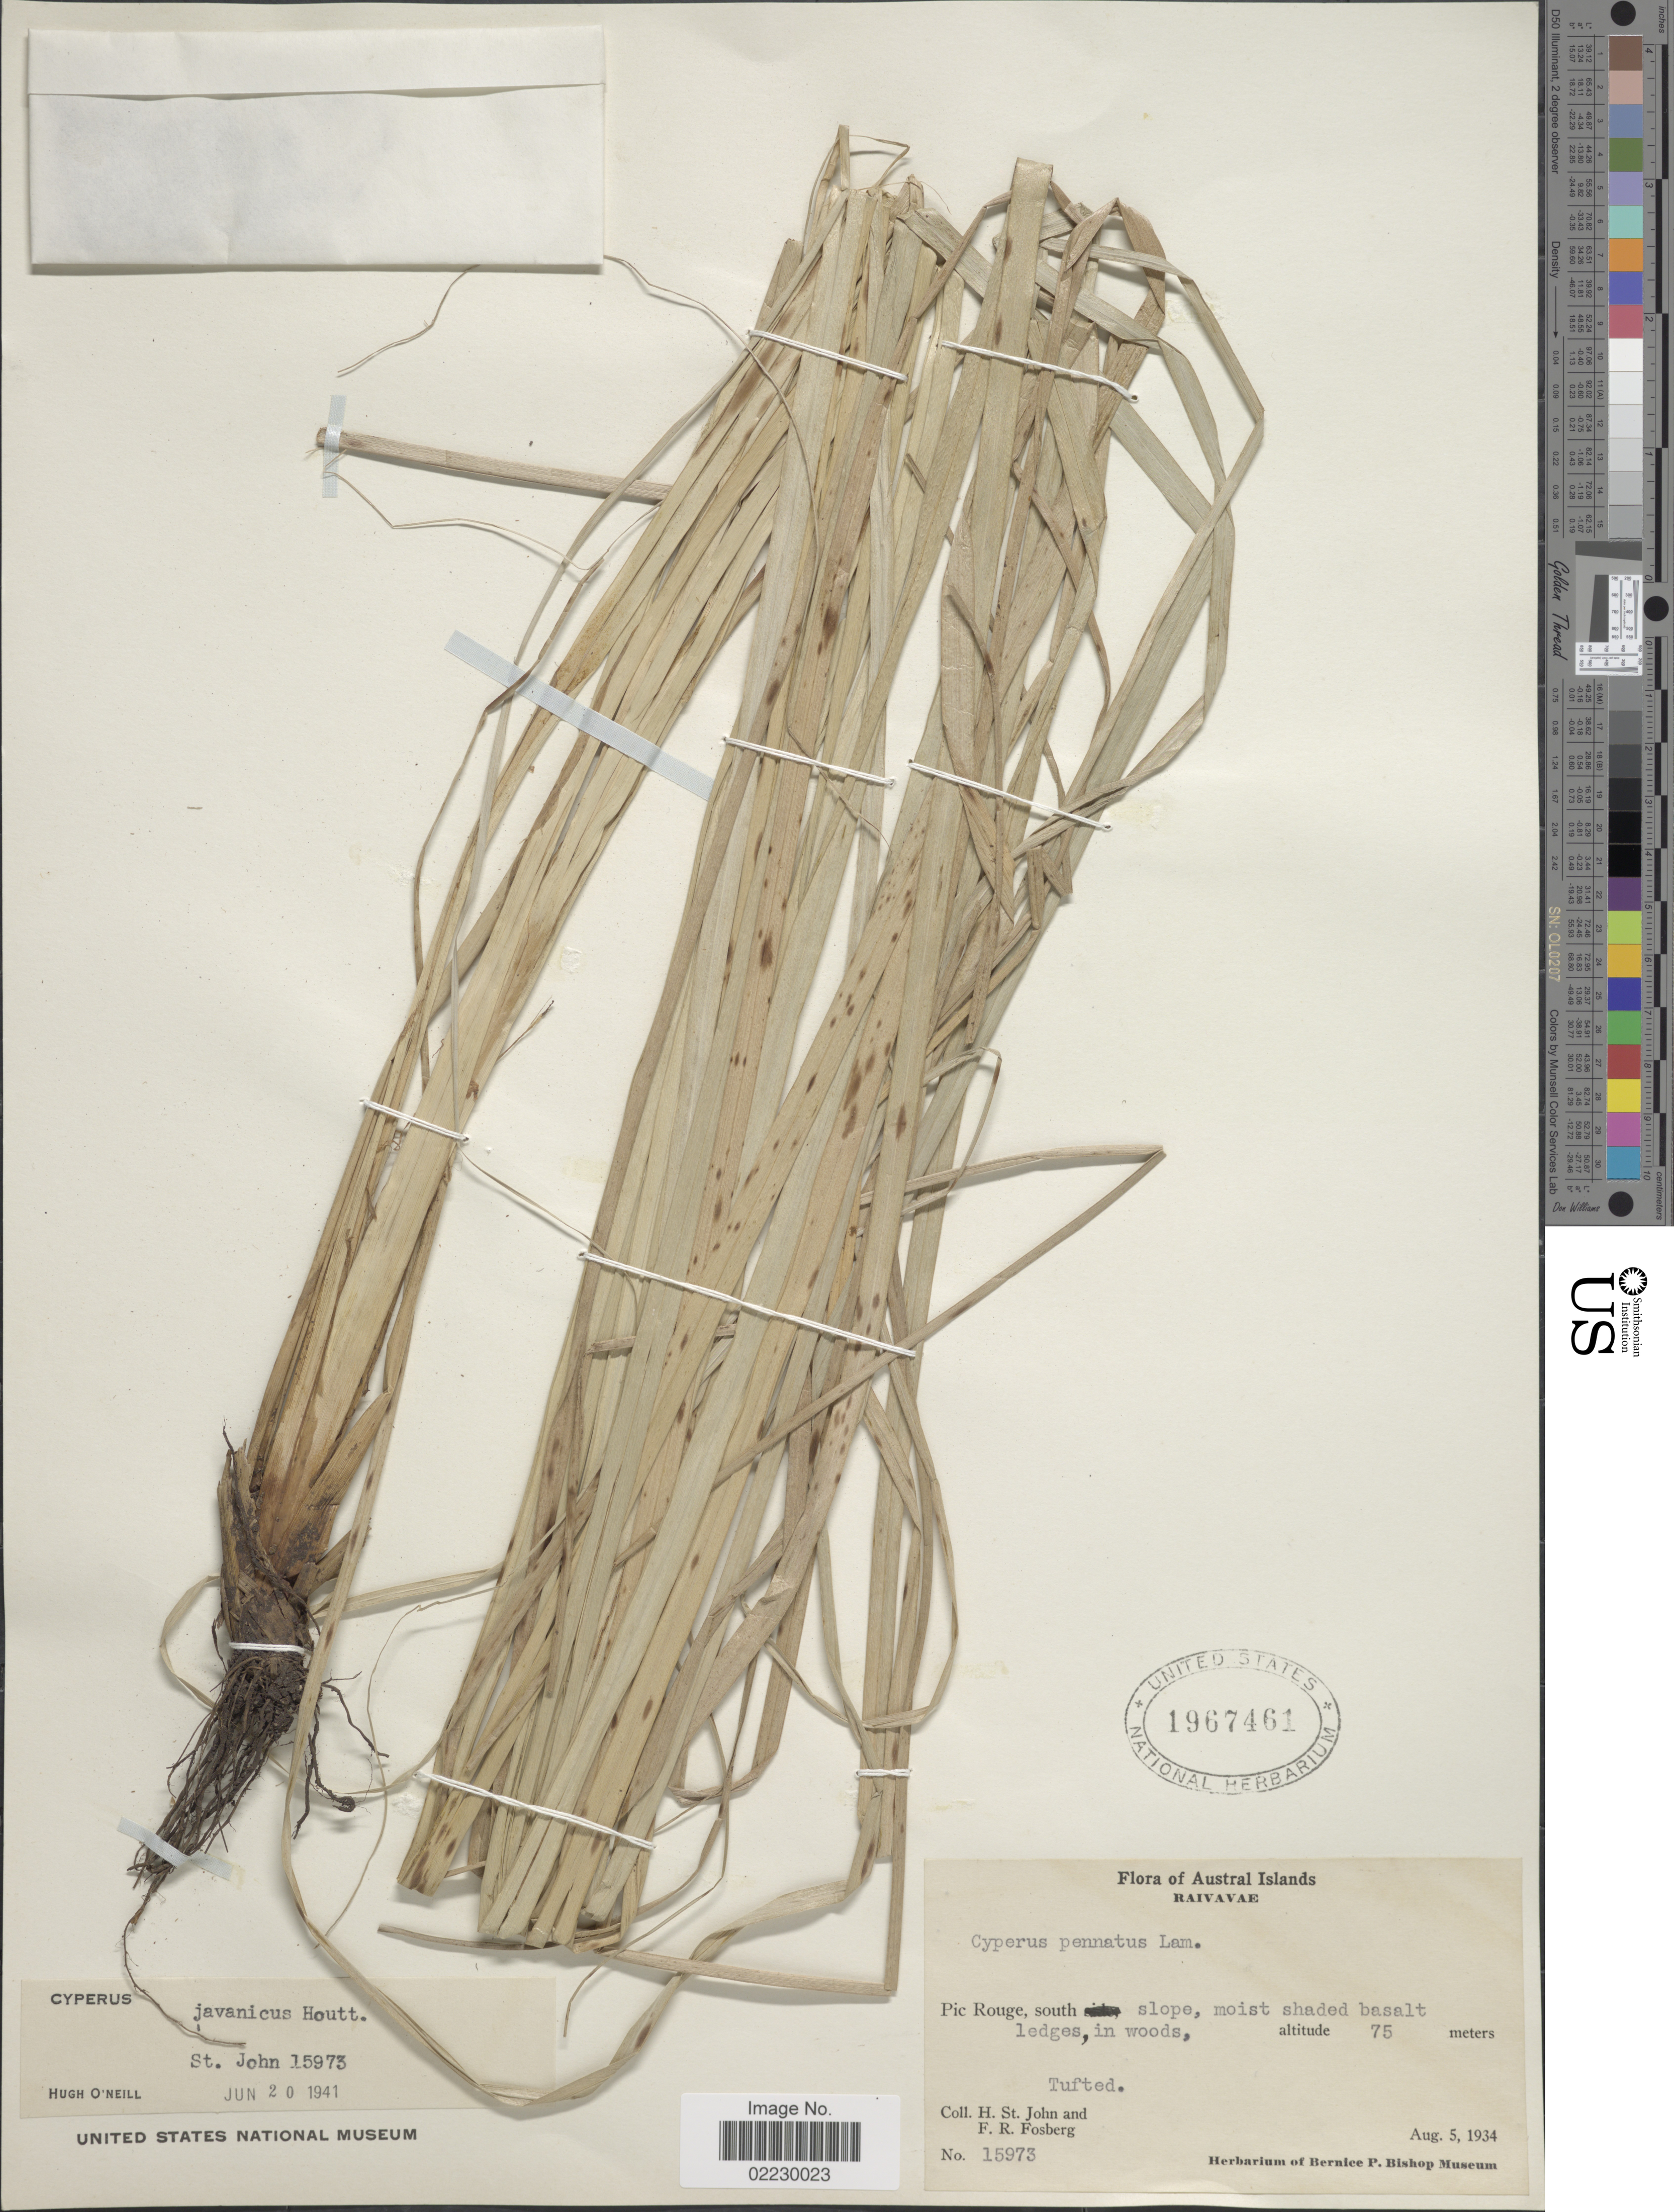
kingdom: Plantae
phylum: Tracheophyta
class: Liliopsida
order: Poales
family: Cyperaceae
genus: Cyperus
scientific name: Cyperus javanicus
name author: Houtt.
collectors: H. St. John & F. R. Fosberg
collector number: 15973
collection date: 1934-08-05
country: French Polynesia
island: Raivavae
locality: Austral Islands, Pic Rouge, south slope, Raivavae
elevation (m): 75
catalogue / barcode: US 1967461